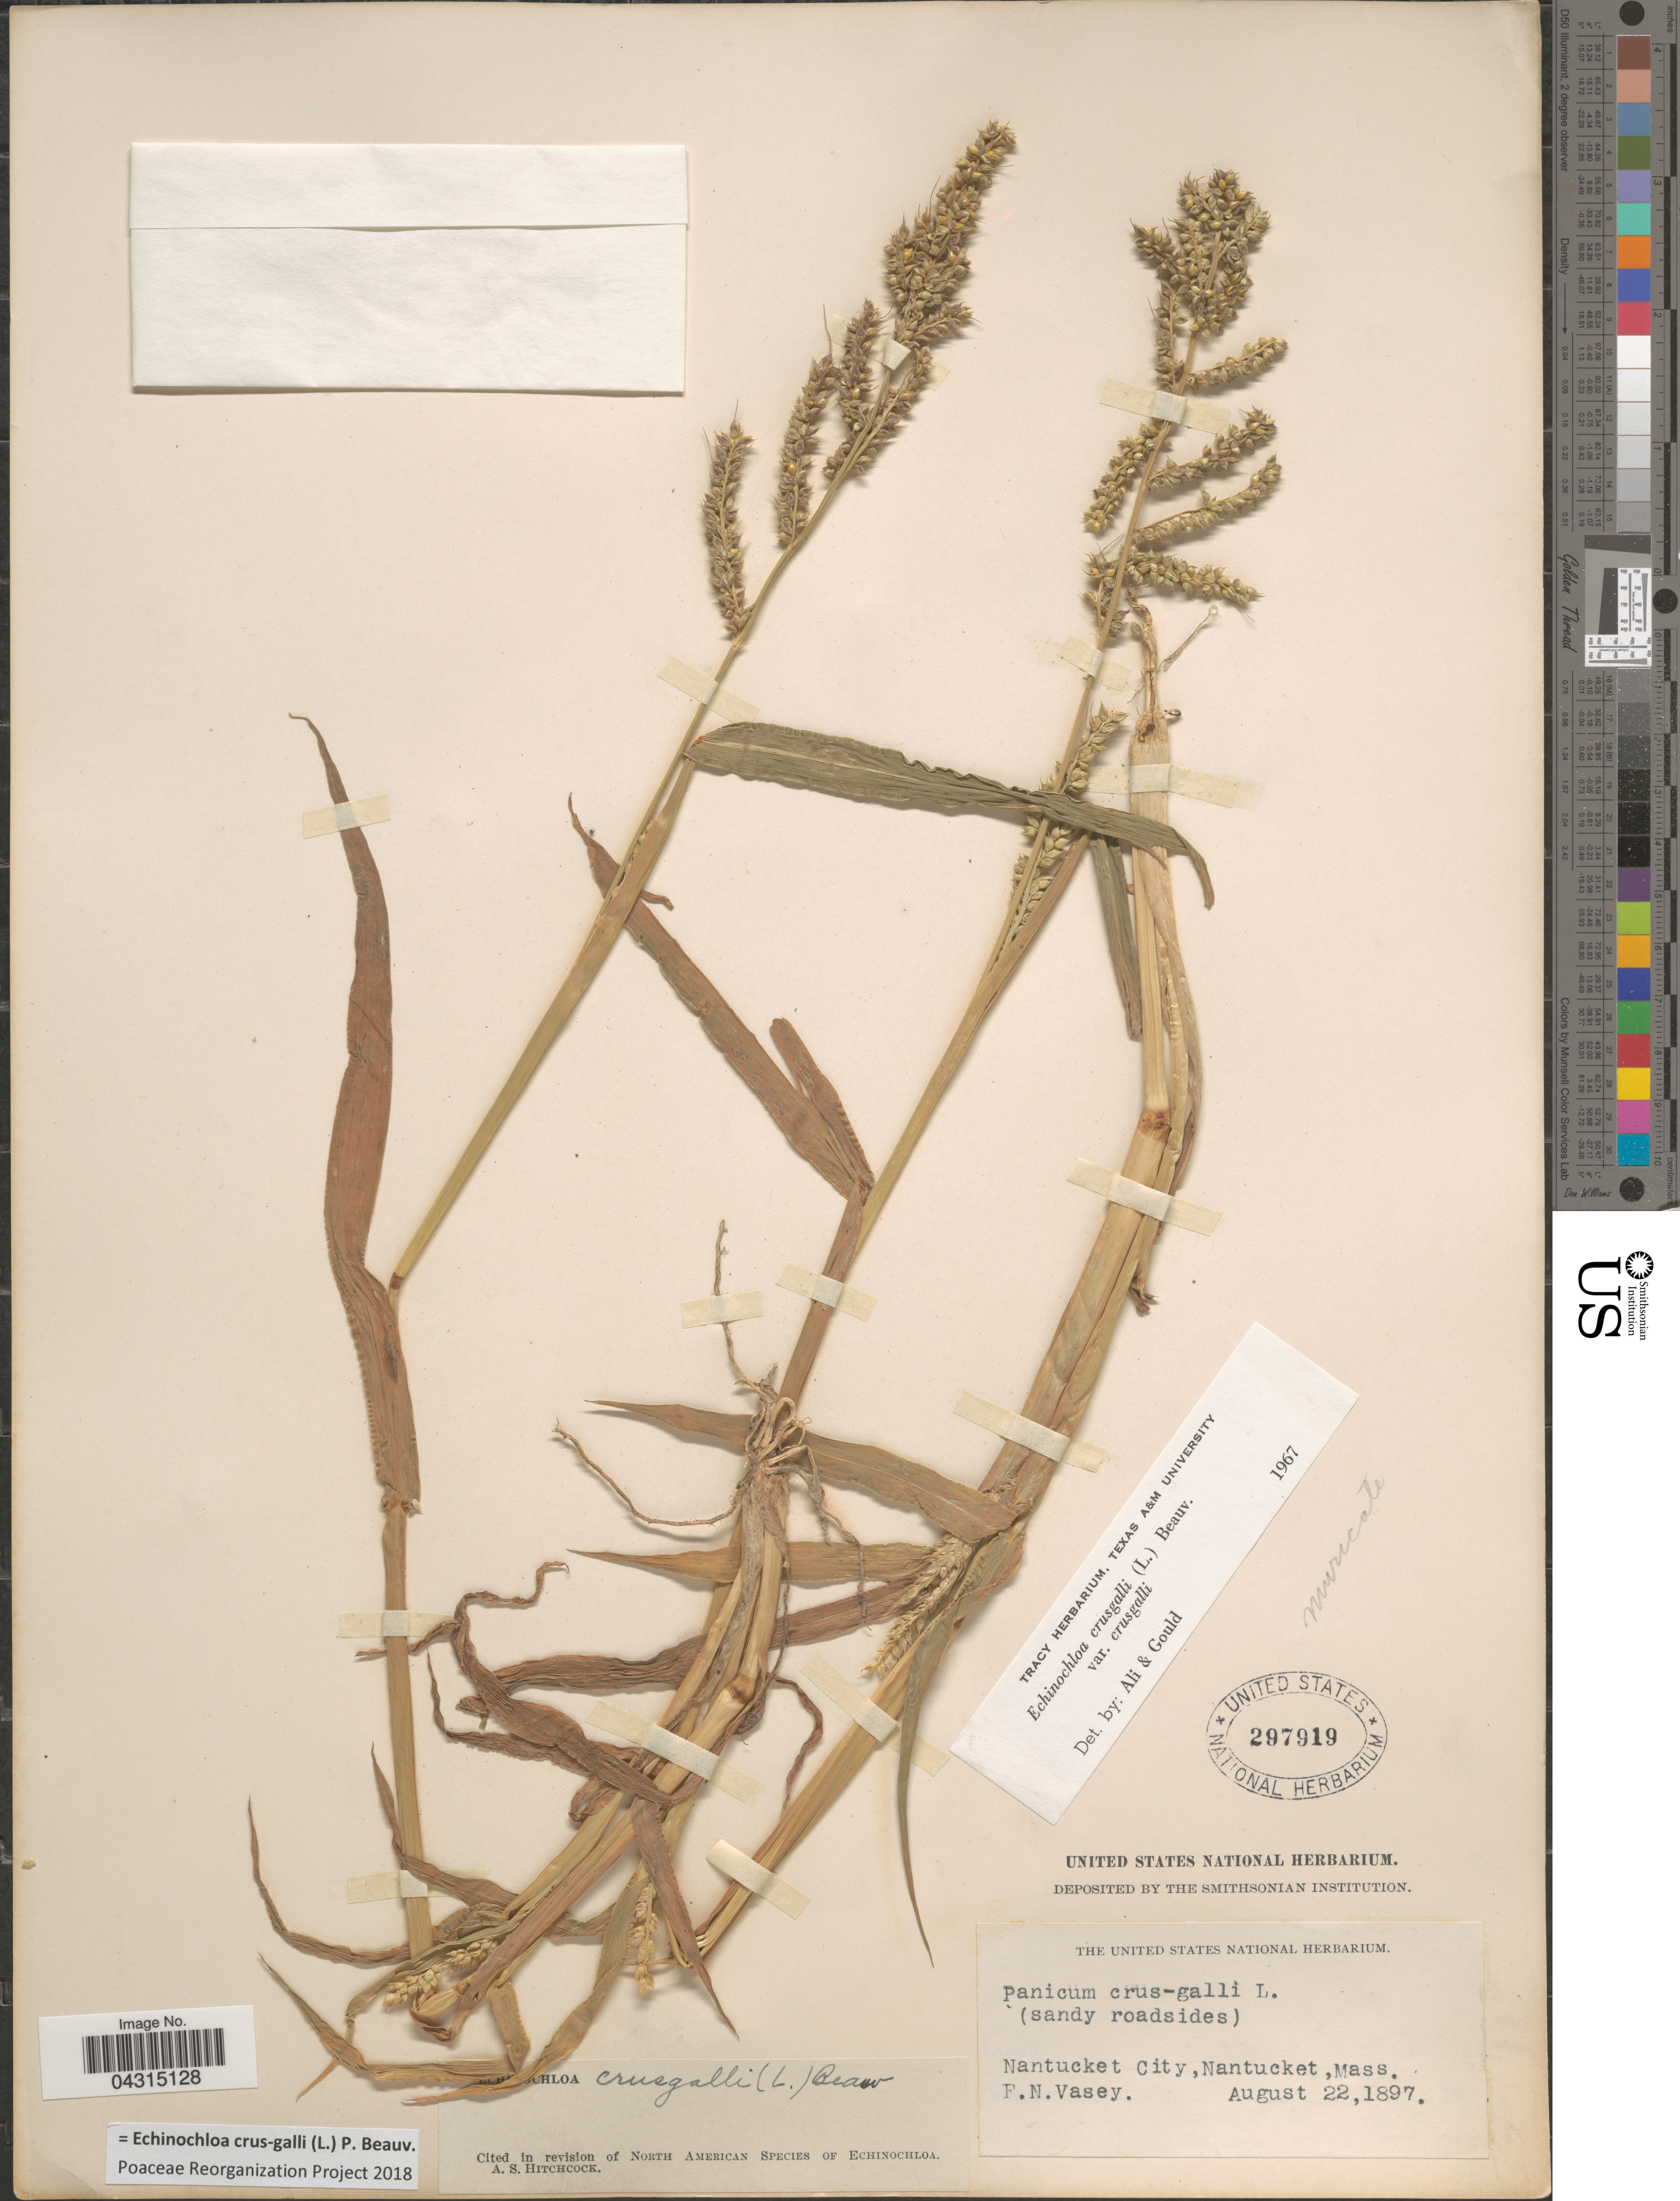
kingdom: Plantae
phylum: Tracheophyta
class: Liliopsida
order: Poales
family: Poaceae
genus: Echinochloa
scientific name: Echinochloa crus-galli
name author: (L.) P. Beauv.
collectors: F. N. Vasey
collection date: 1897-08-22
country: United States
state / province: Massachusetts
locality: Nantucket City,Nantucket.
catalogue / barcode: US 297919